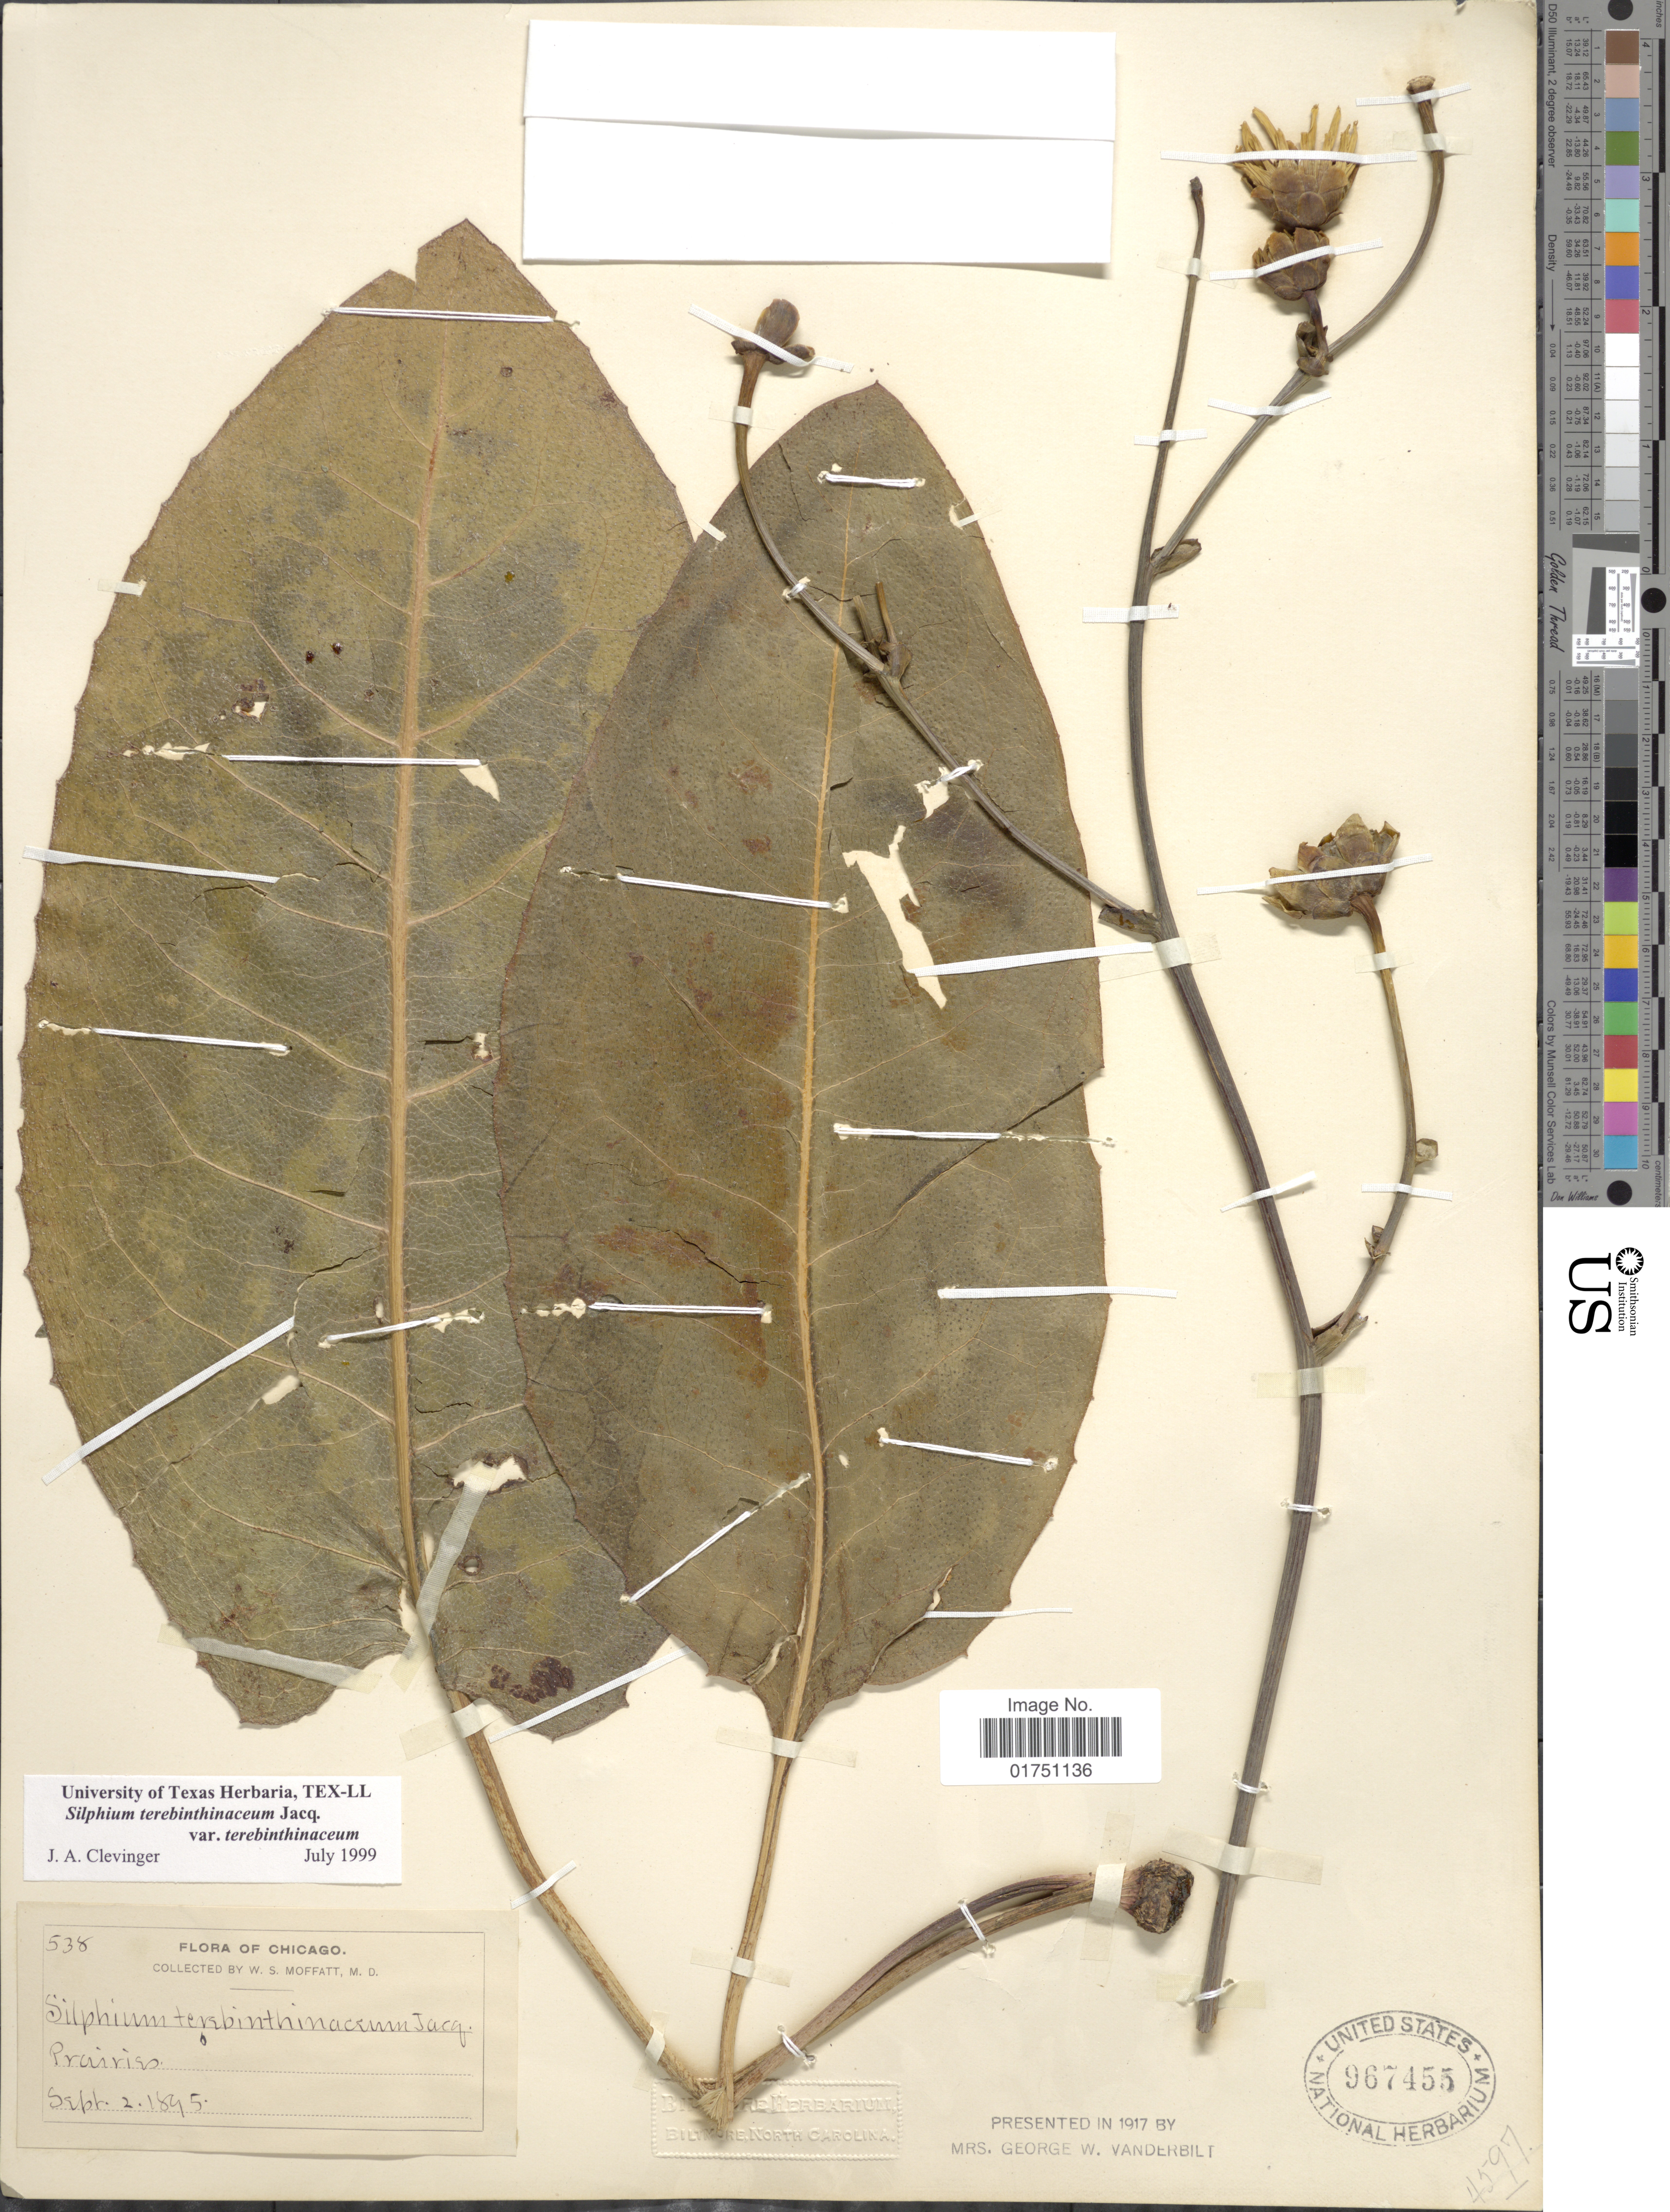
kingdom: Plantae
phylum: Tracheophyta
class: Magnoliopsida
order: Asterales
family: Asteraceae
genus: Silphium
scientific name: Silphium terebinthinaceum var. terebinthinaceum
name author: Jacq.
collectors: W. Moffatt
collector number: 538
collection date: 1895-09-02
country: United States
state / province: Illinois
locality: Chicago. Praries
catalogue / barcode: US 967455